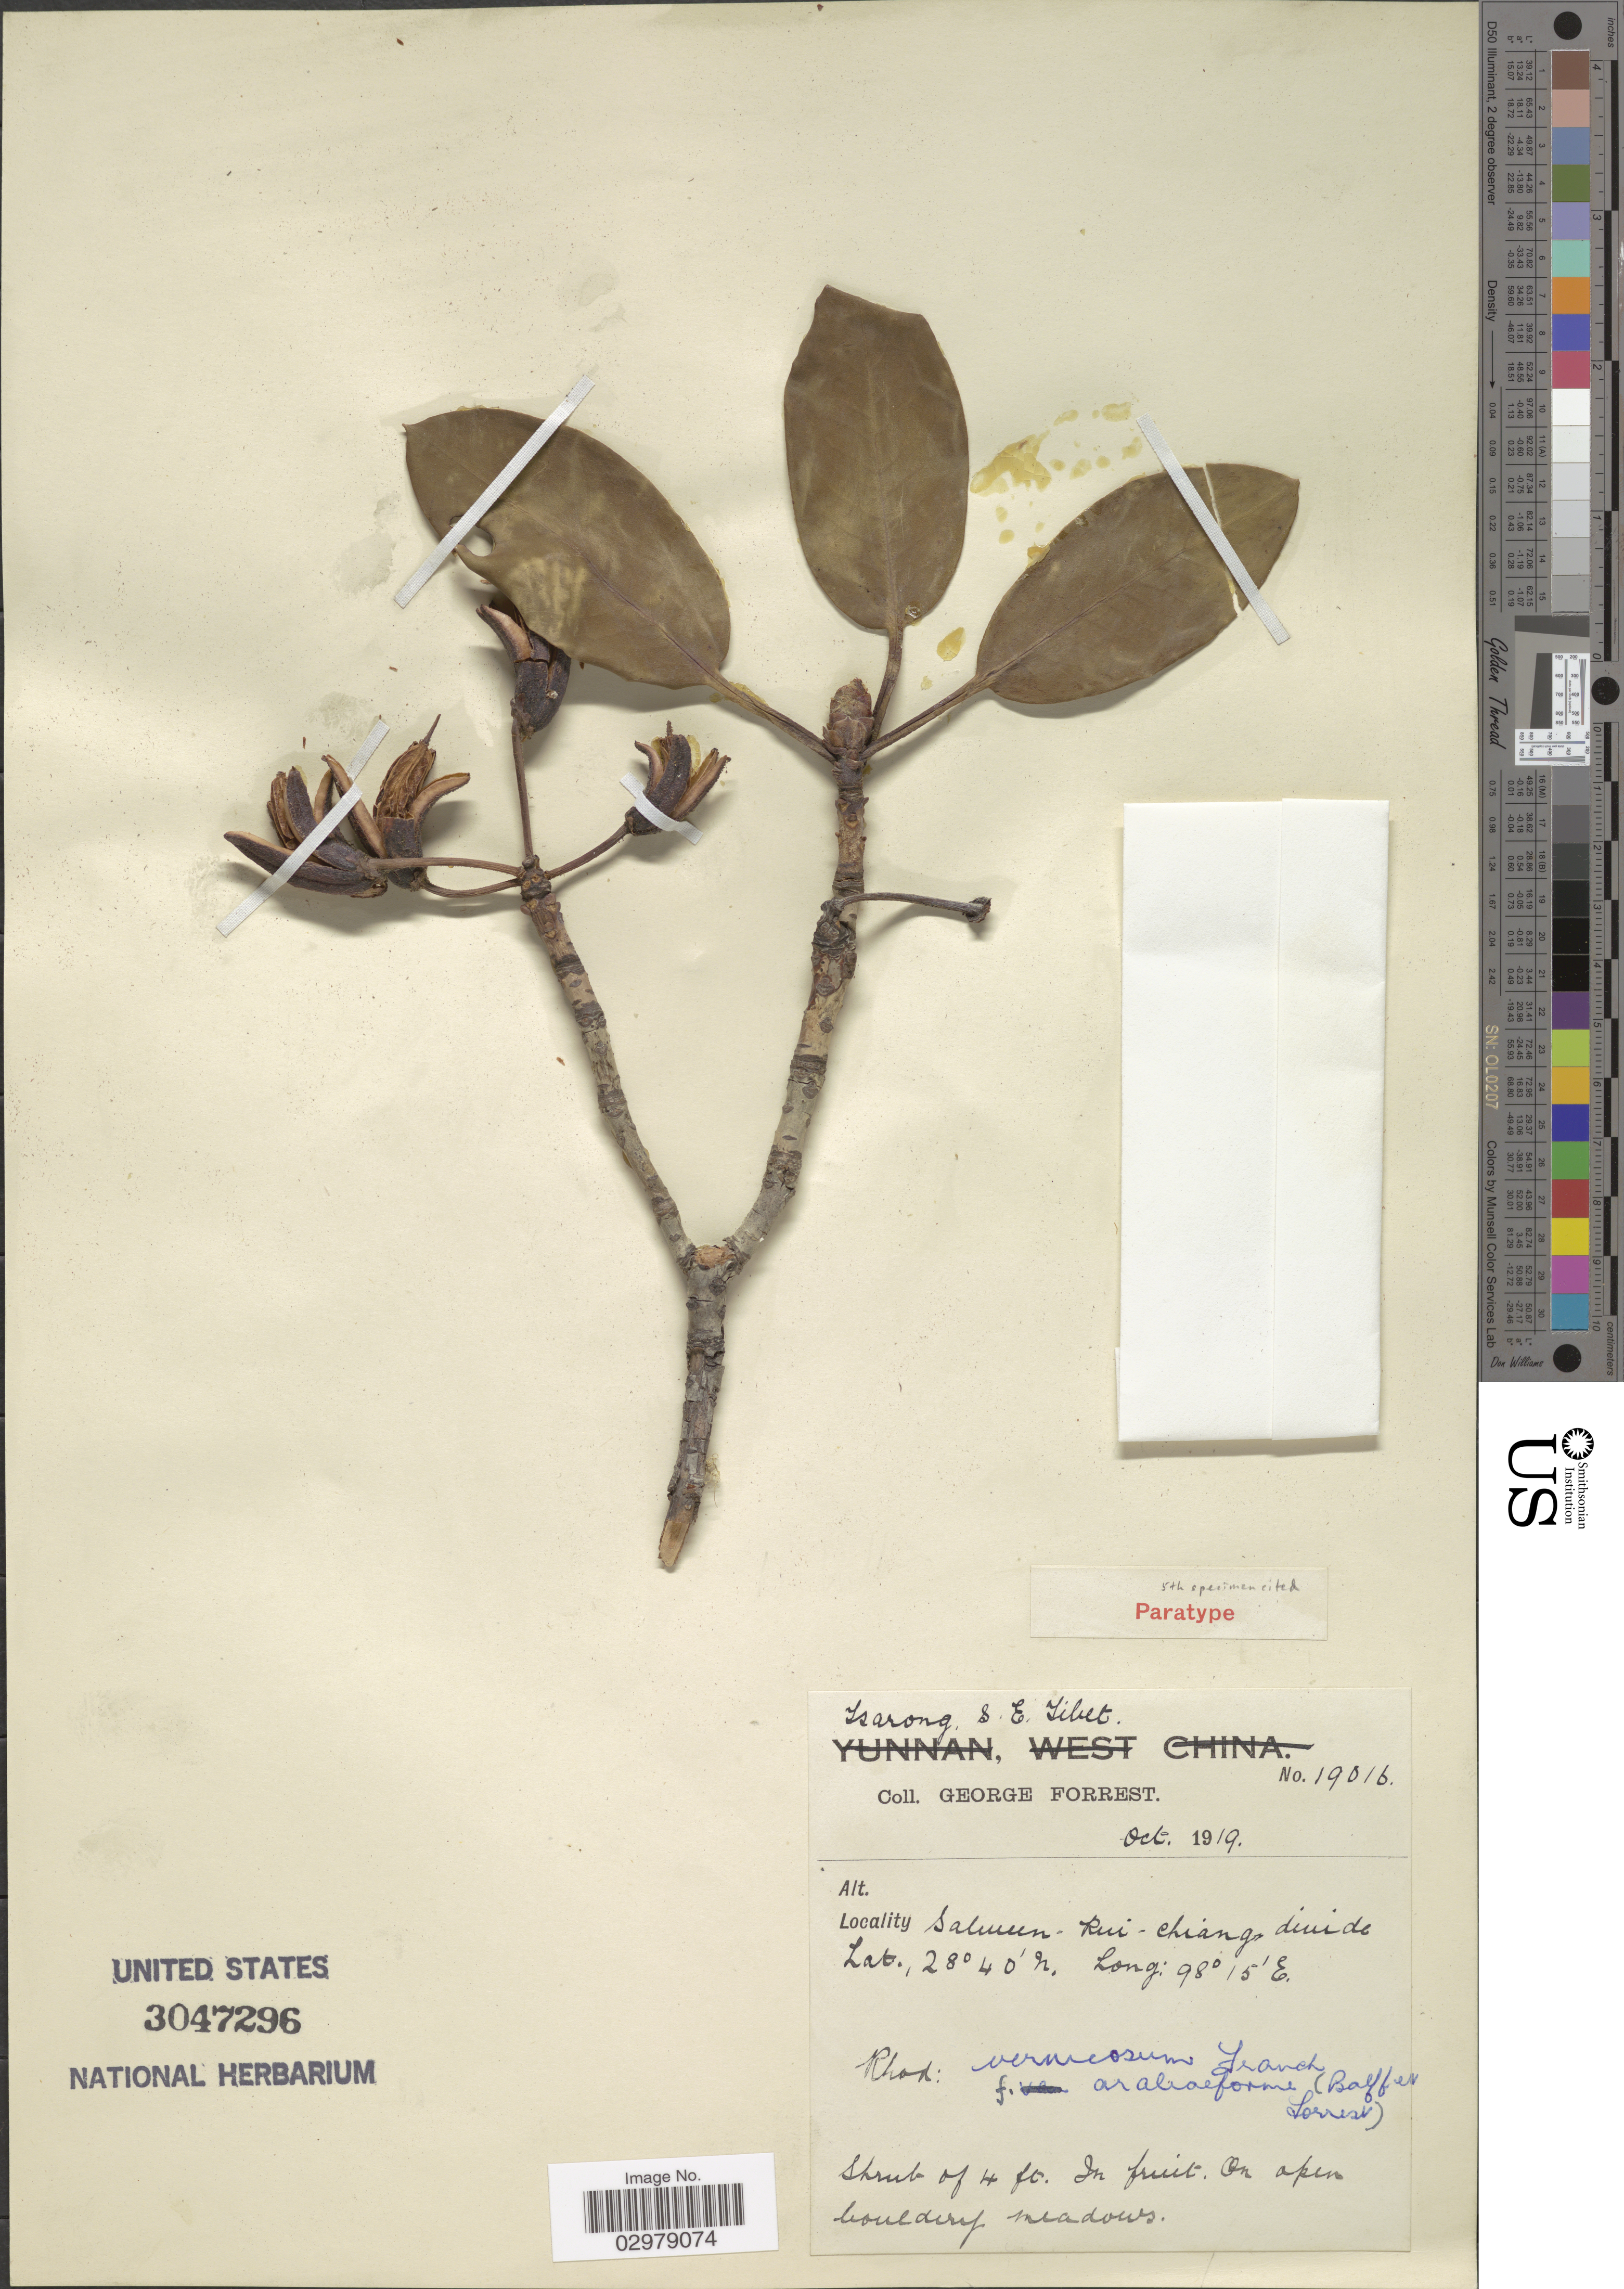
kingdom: Plantae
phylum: Tracheophyta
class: Magnoliopsida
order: Ericales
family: Ericaceae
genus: Rhododendron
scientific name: Rhododendron vernicosum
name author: Franch.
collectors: G. Forrest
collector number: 19016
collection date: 1919-10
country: China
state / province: Xizang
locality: Tsarong, S.E. Tibet. Salween - Rui-Chiang divide.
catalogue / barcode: US 3047296